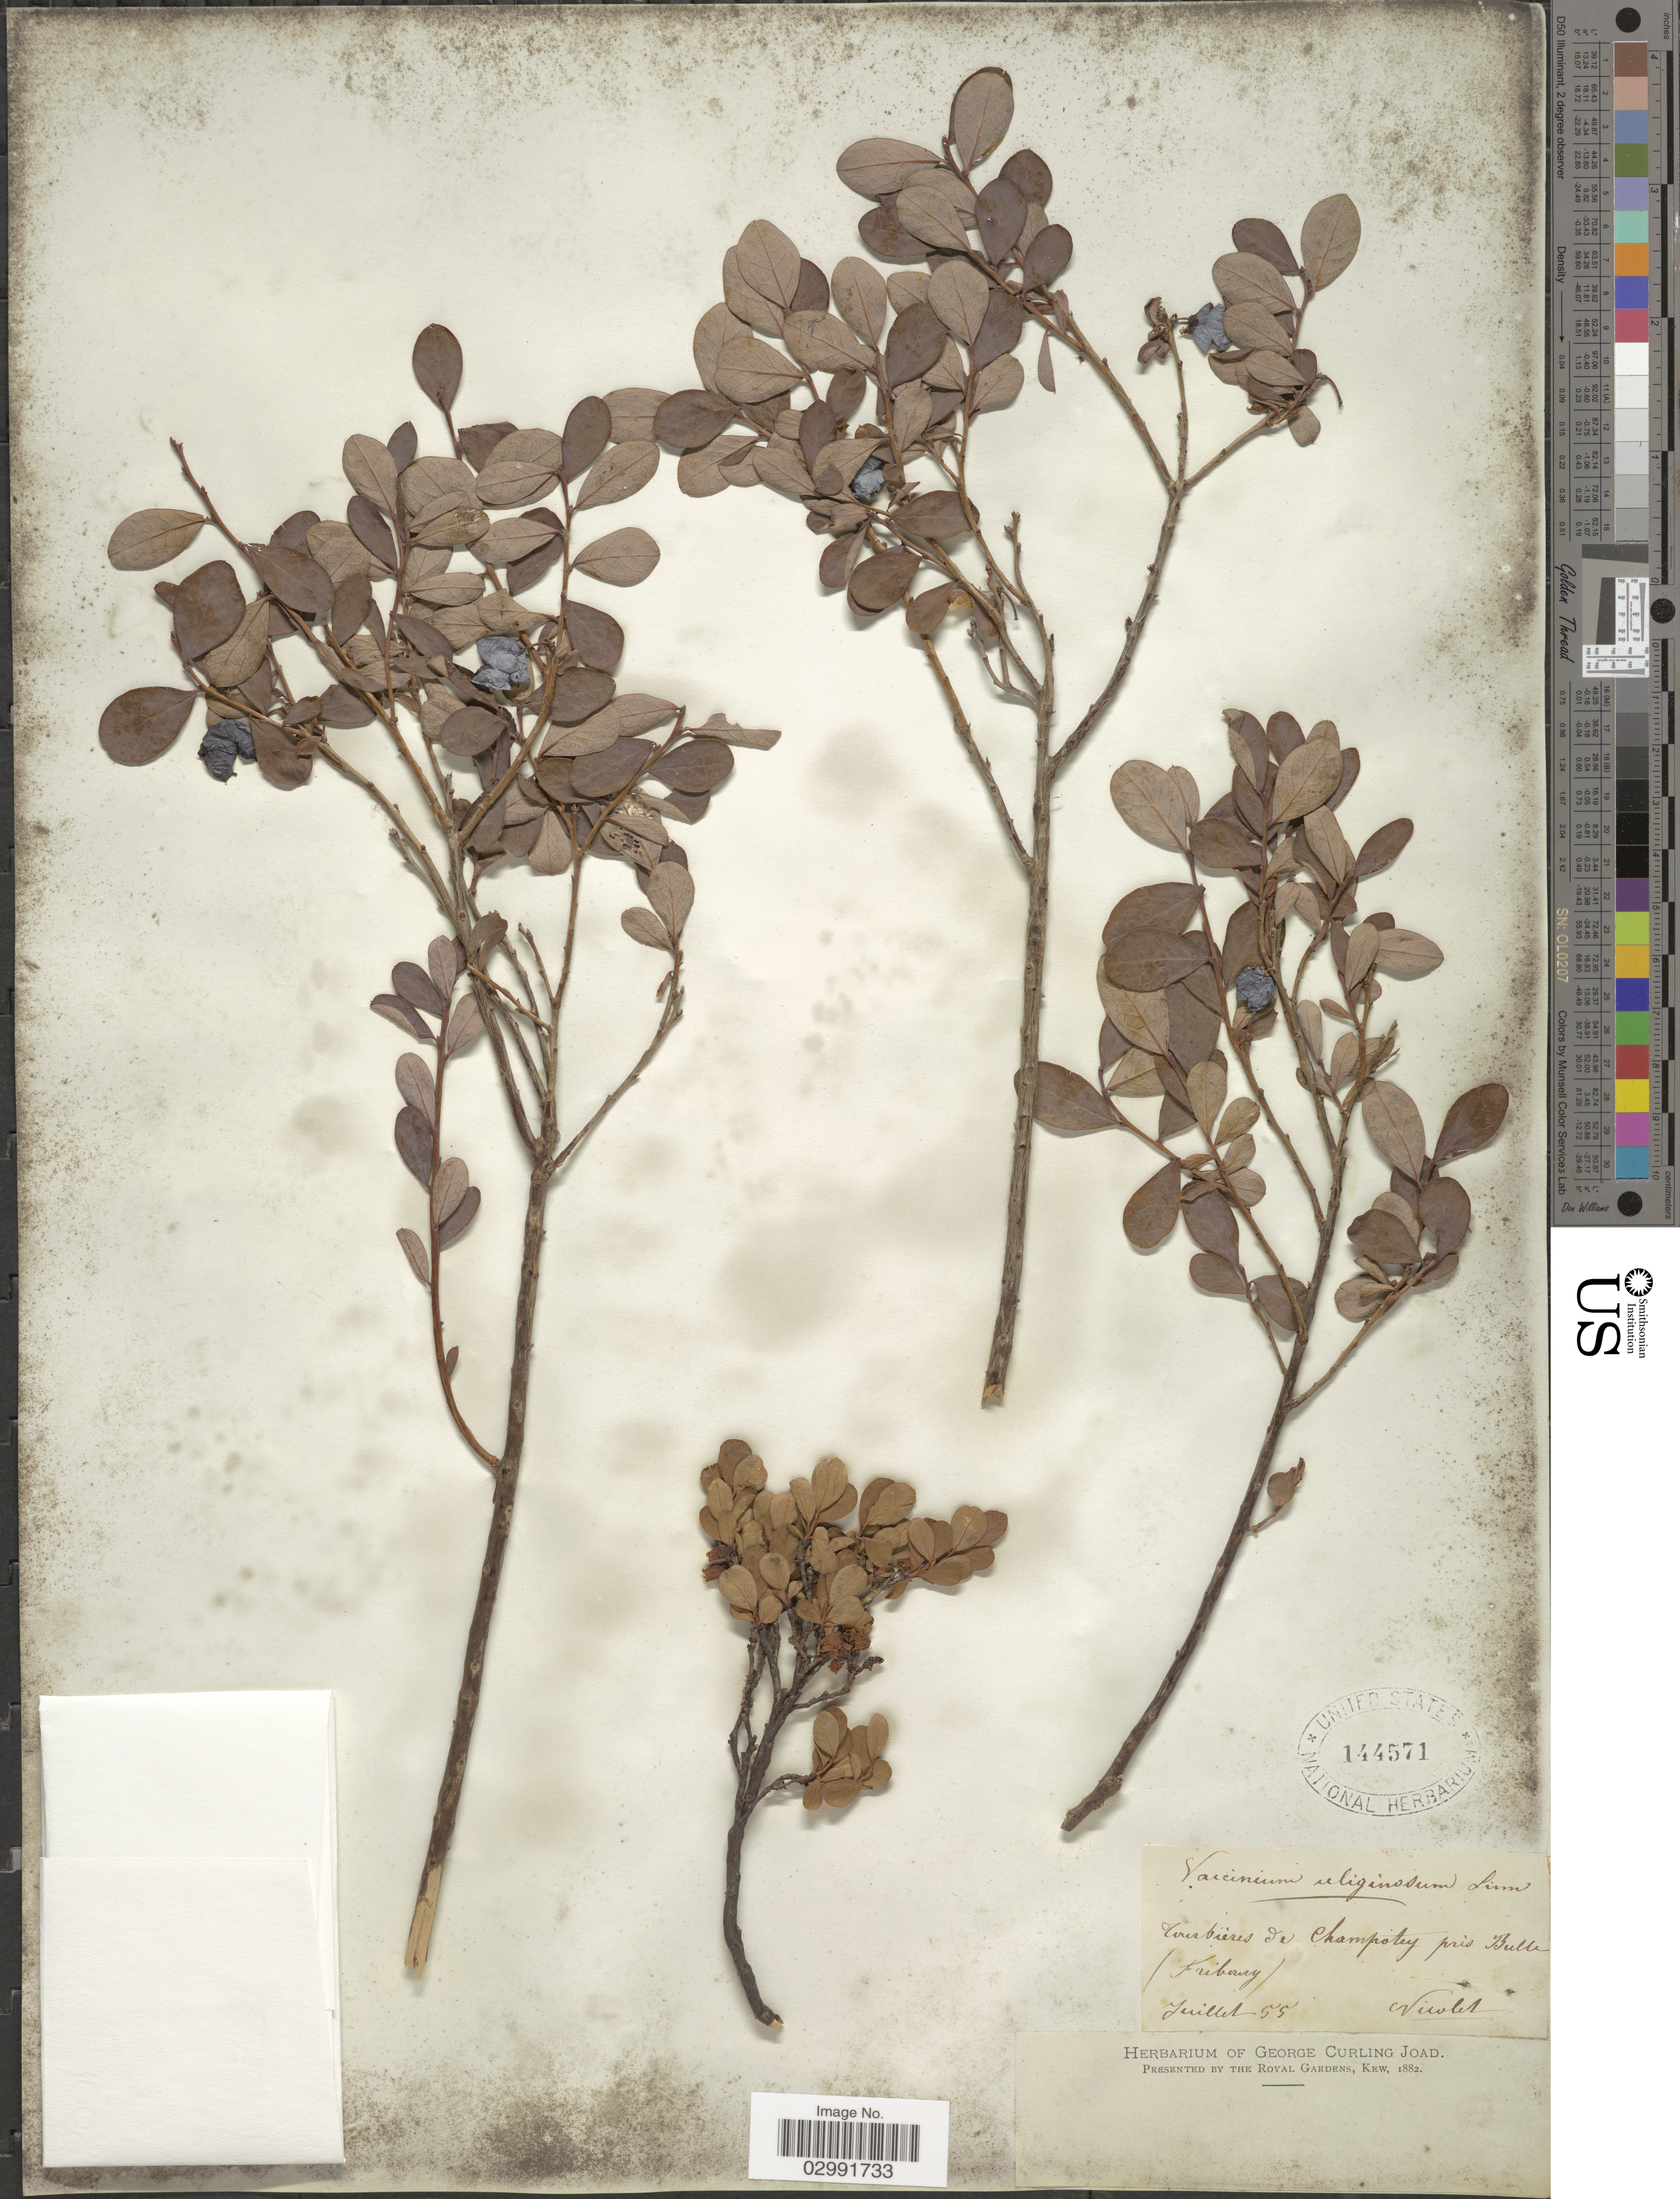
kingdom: Plantae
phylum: Tracheophyta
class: Magnoliopsida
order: Ericales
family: Ericaceae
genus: Vaccinium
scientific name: Vaccinium uliginosum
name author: L.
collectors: Nicolet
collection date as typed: Transcribed d/m/y: /7/55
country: Switzerland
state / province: Fribourg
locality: Tourbieres des Champotey prés Bulle (Frib).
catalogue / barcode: US 144571